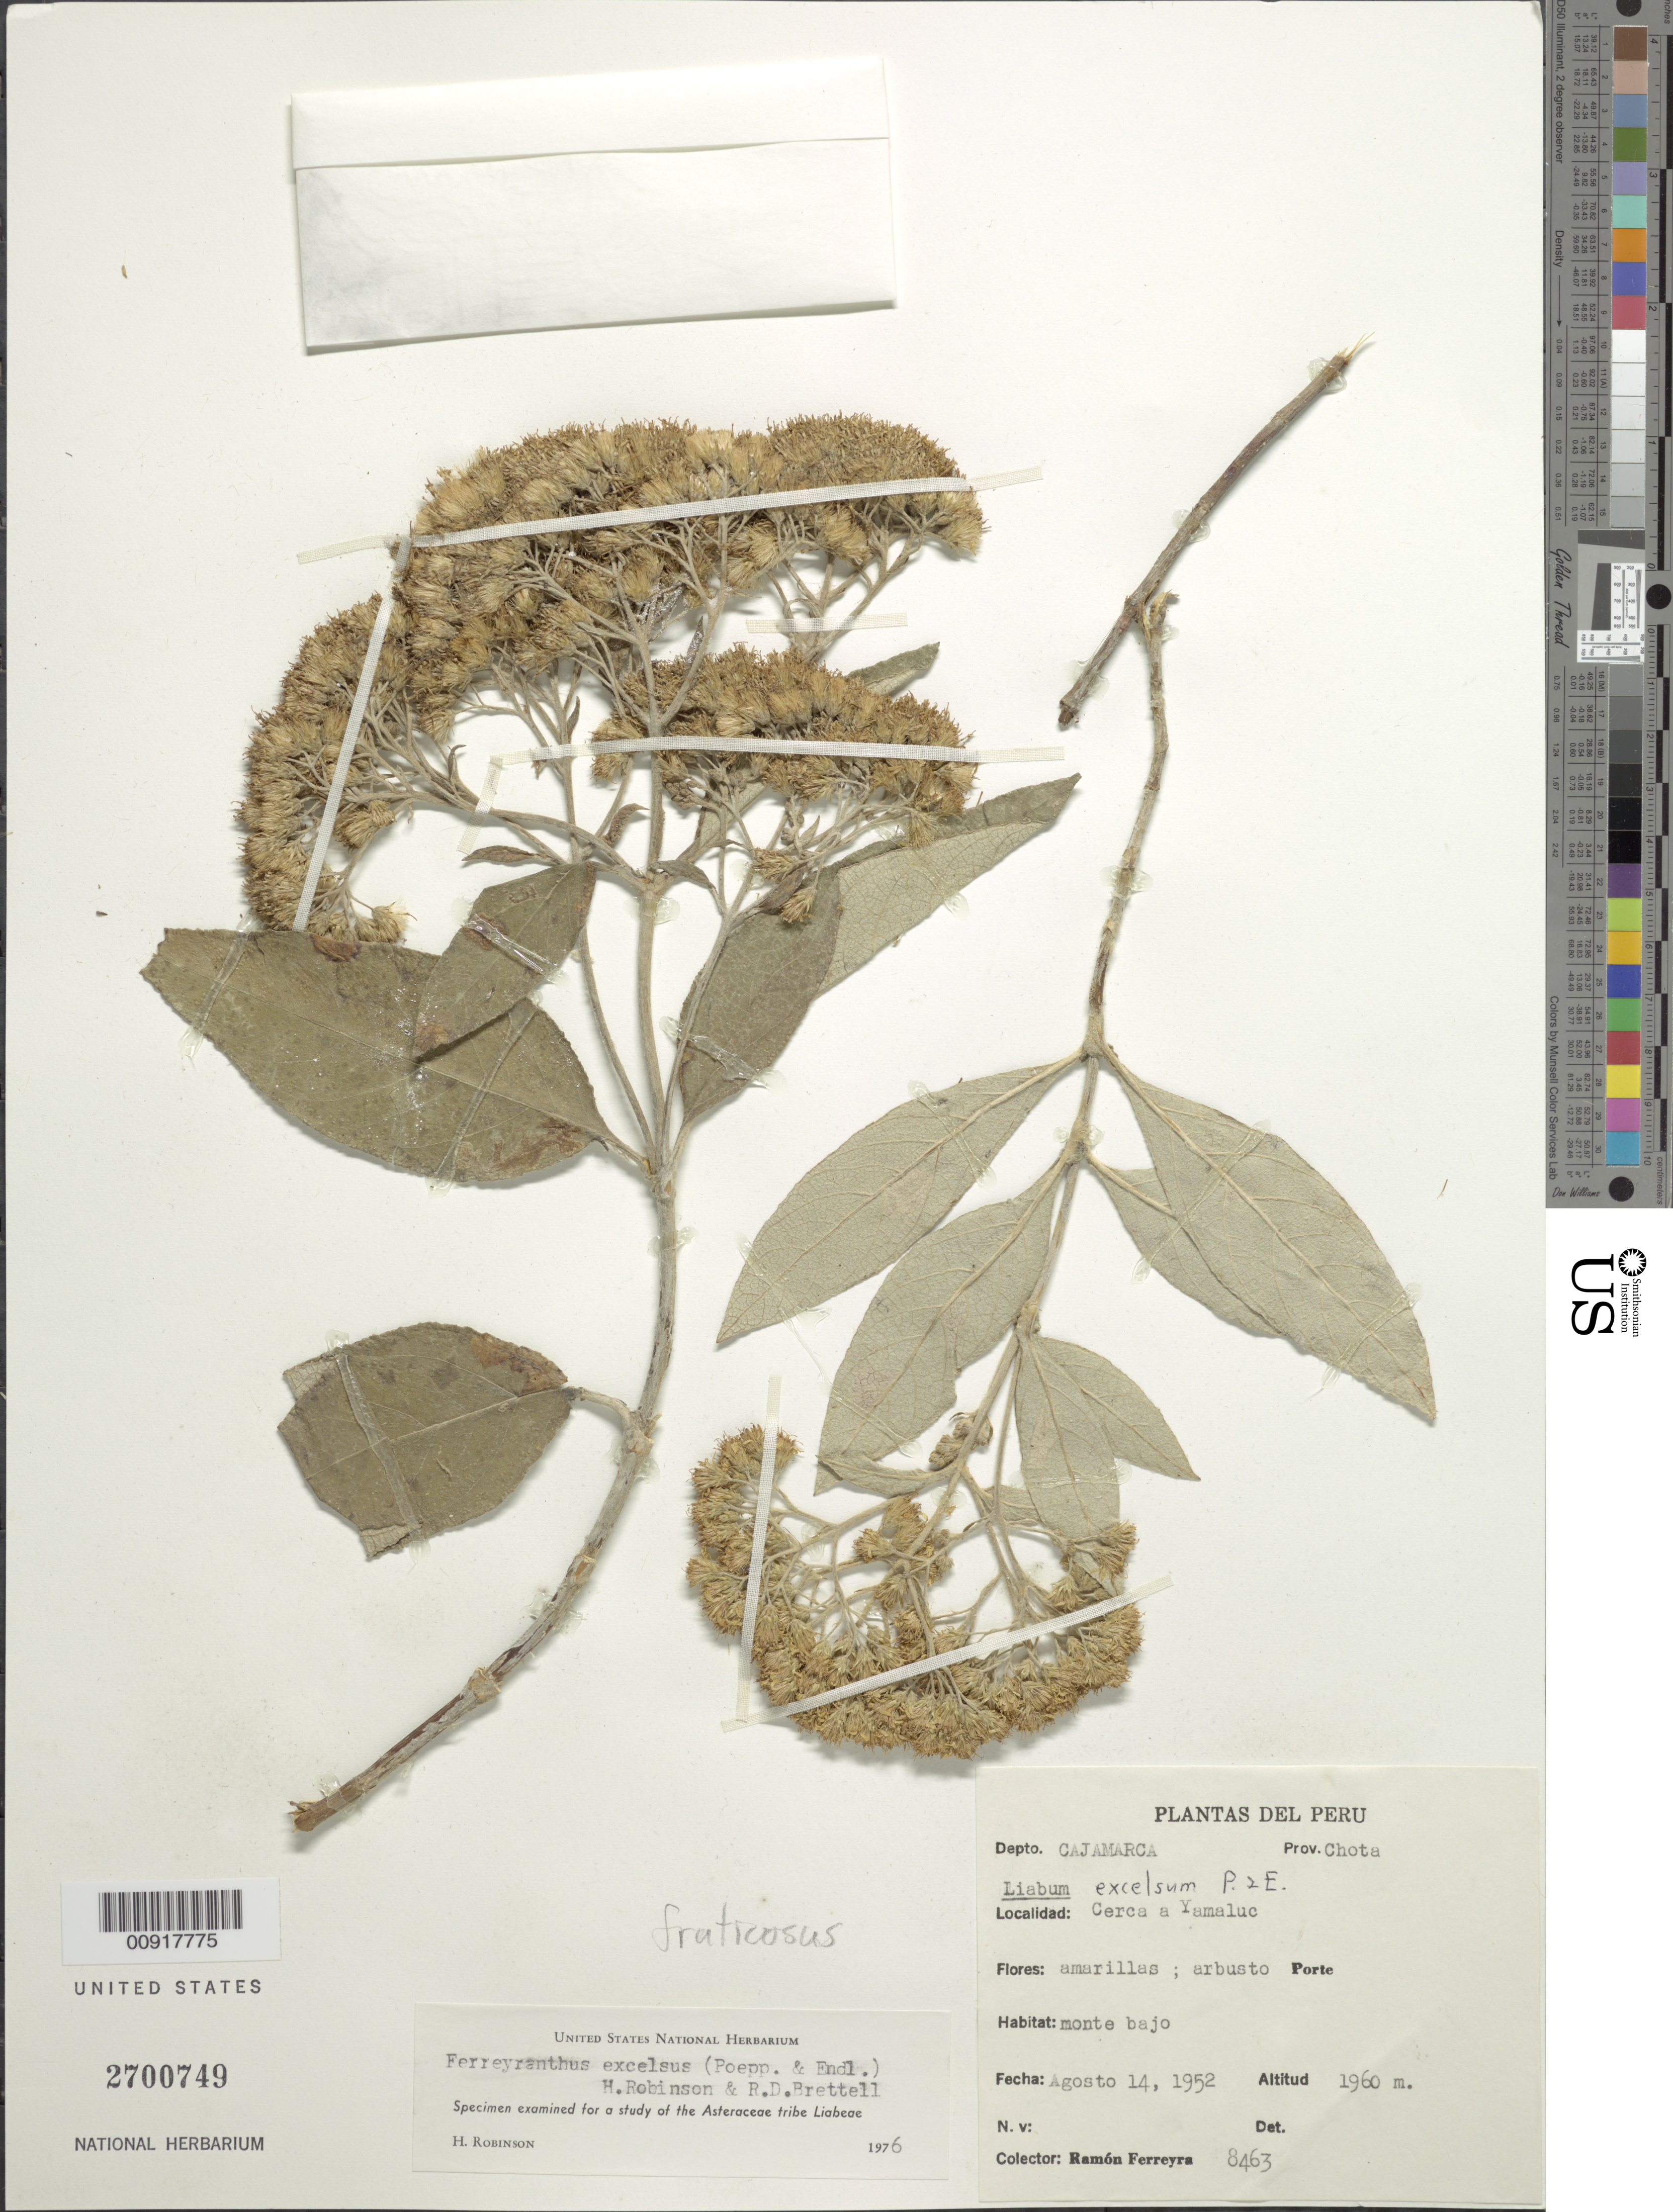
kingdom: Plantae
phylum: Tracheophyta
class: Magnoliopsida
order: Asterales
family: Asteraceae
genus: Ferreyranthus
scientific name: Ferreyranthus fruticosus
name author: (Muschl.) H. Rob.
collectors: R. A. Ferreyra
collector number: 8463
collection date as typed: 14 August 1952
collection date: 1952-08-14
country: Peru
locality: Prov. Chota, Dpto. Cajamarca, cerca a Yamaluc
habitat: Monte bajo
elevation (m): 1960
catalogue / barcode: US 2700749